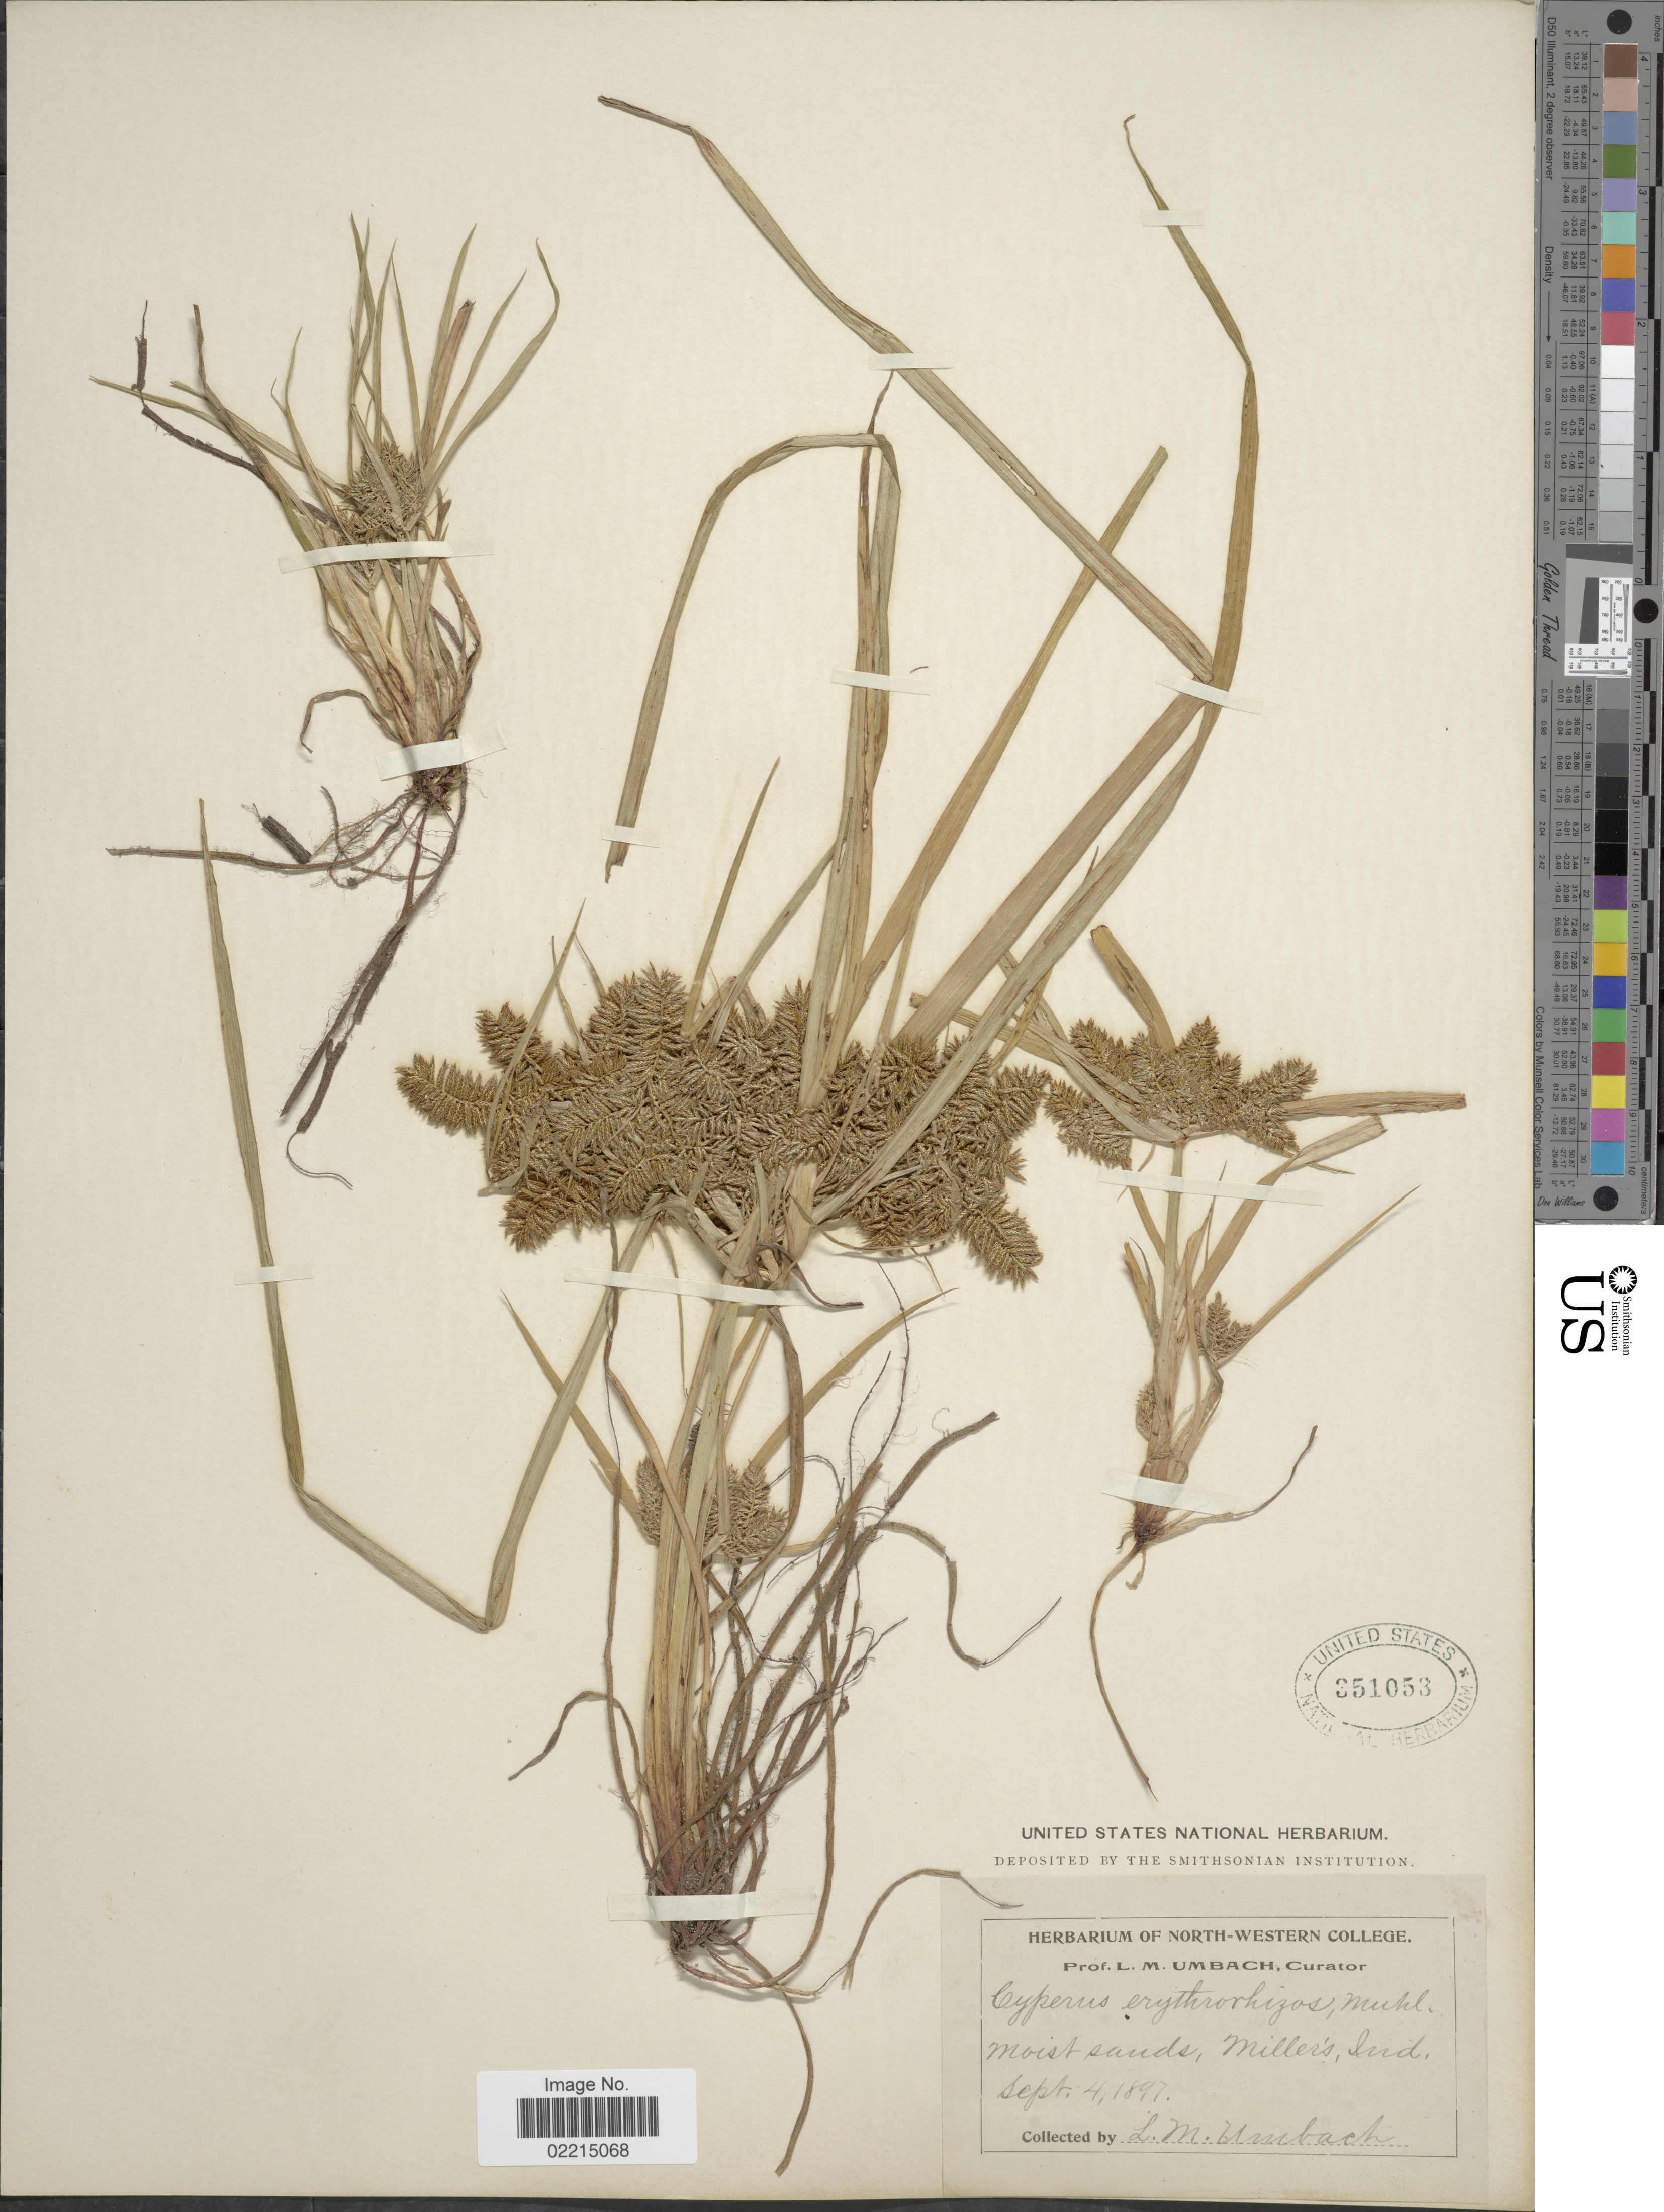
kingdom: Plantae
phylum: Tracheophyta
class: Liliopsida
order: Poales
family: Cyperaceae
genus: Cyperus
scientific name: Cyperus erythrorhizos Muhl.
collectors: L. M. Umbach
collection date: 1897-09-04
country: United States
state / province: Indiana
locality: Miller's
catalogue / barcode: US 351053